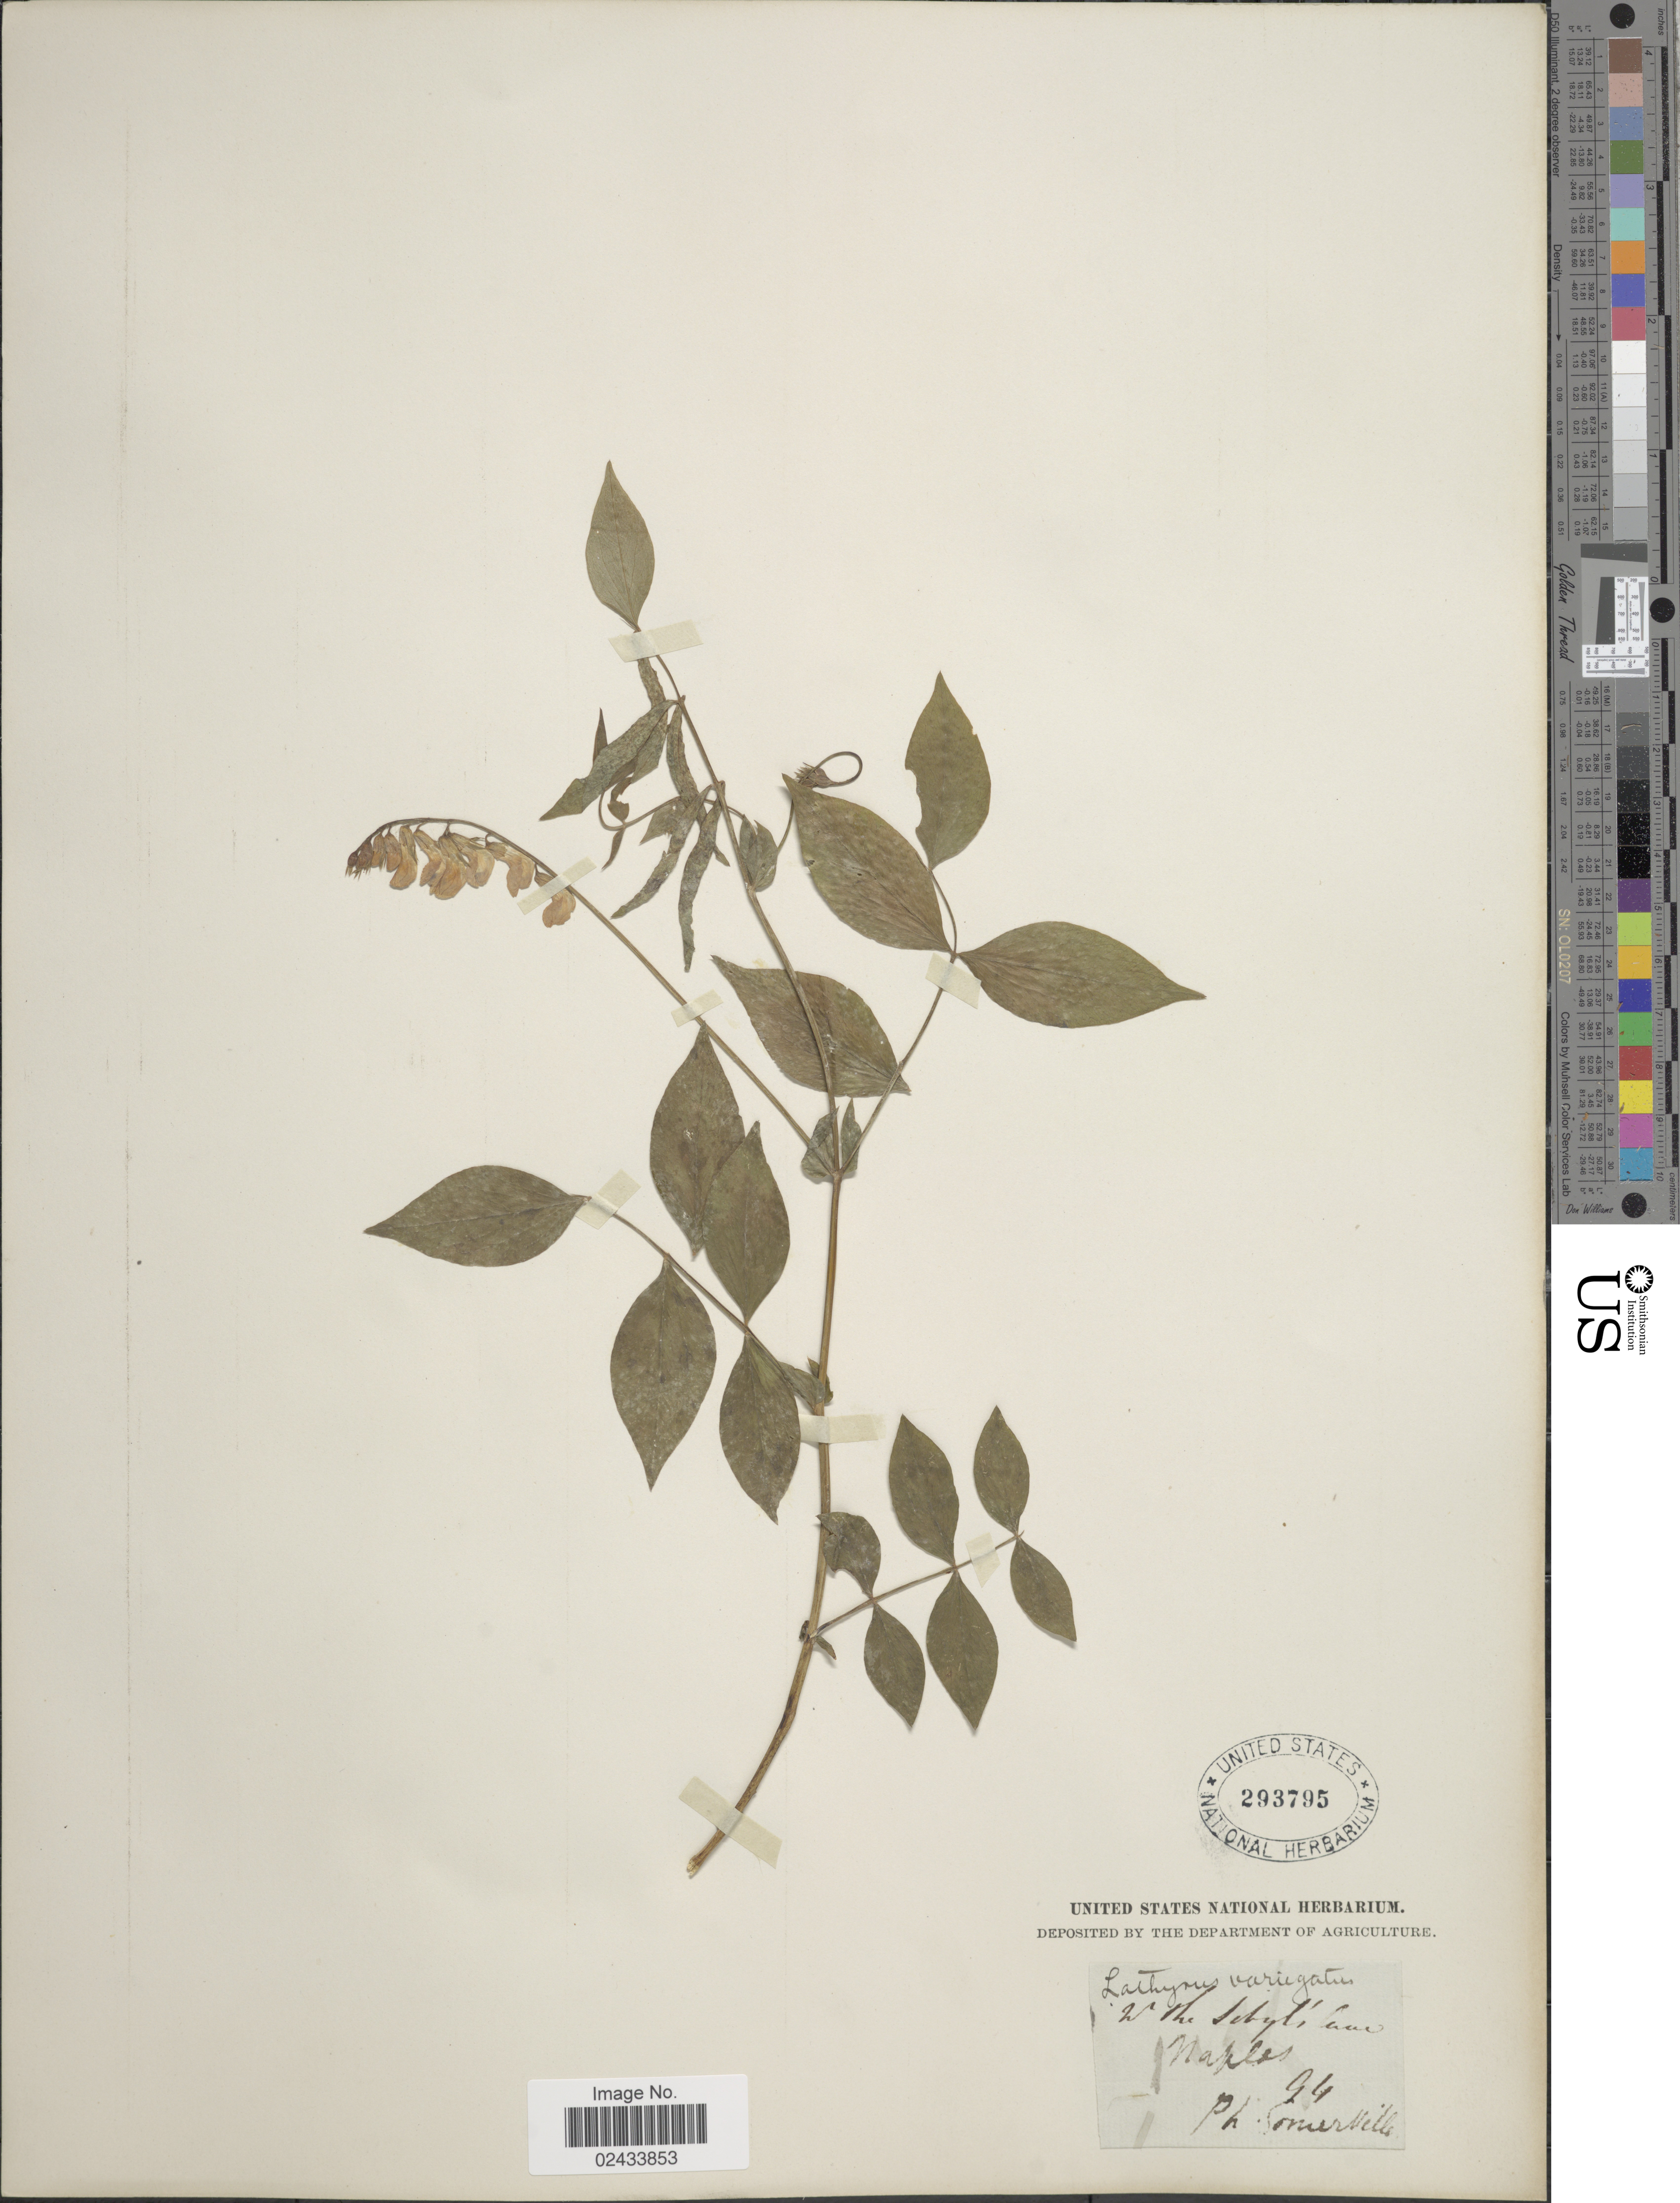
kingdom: Plantae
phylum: Tracheophyta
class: Magnoliopsida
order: Fabales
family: Fabaceae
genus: Lathyrus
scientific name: Lathyrus venetus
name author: (Mill.) Wohlf.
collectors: P. Somerville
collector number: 94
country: Italy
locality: Naples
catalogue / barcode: US 293795